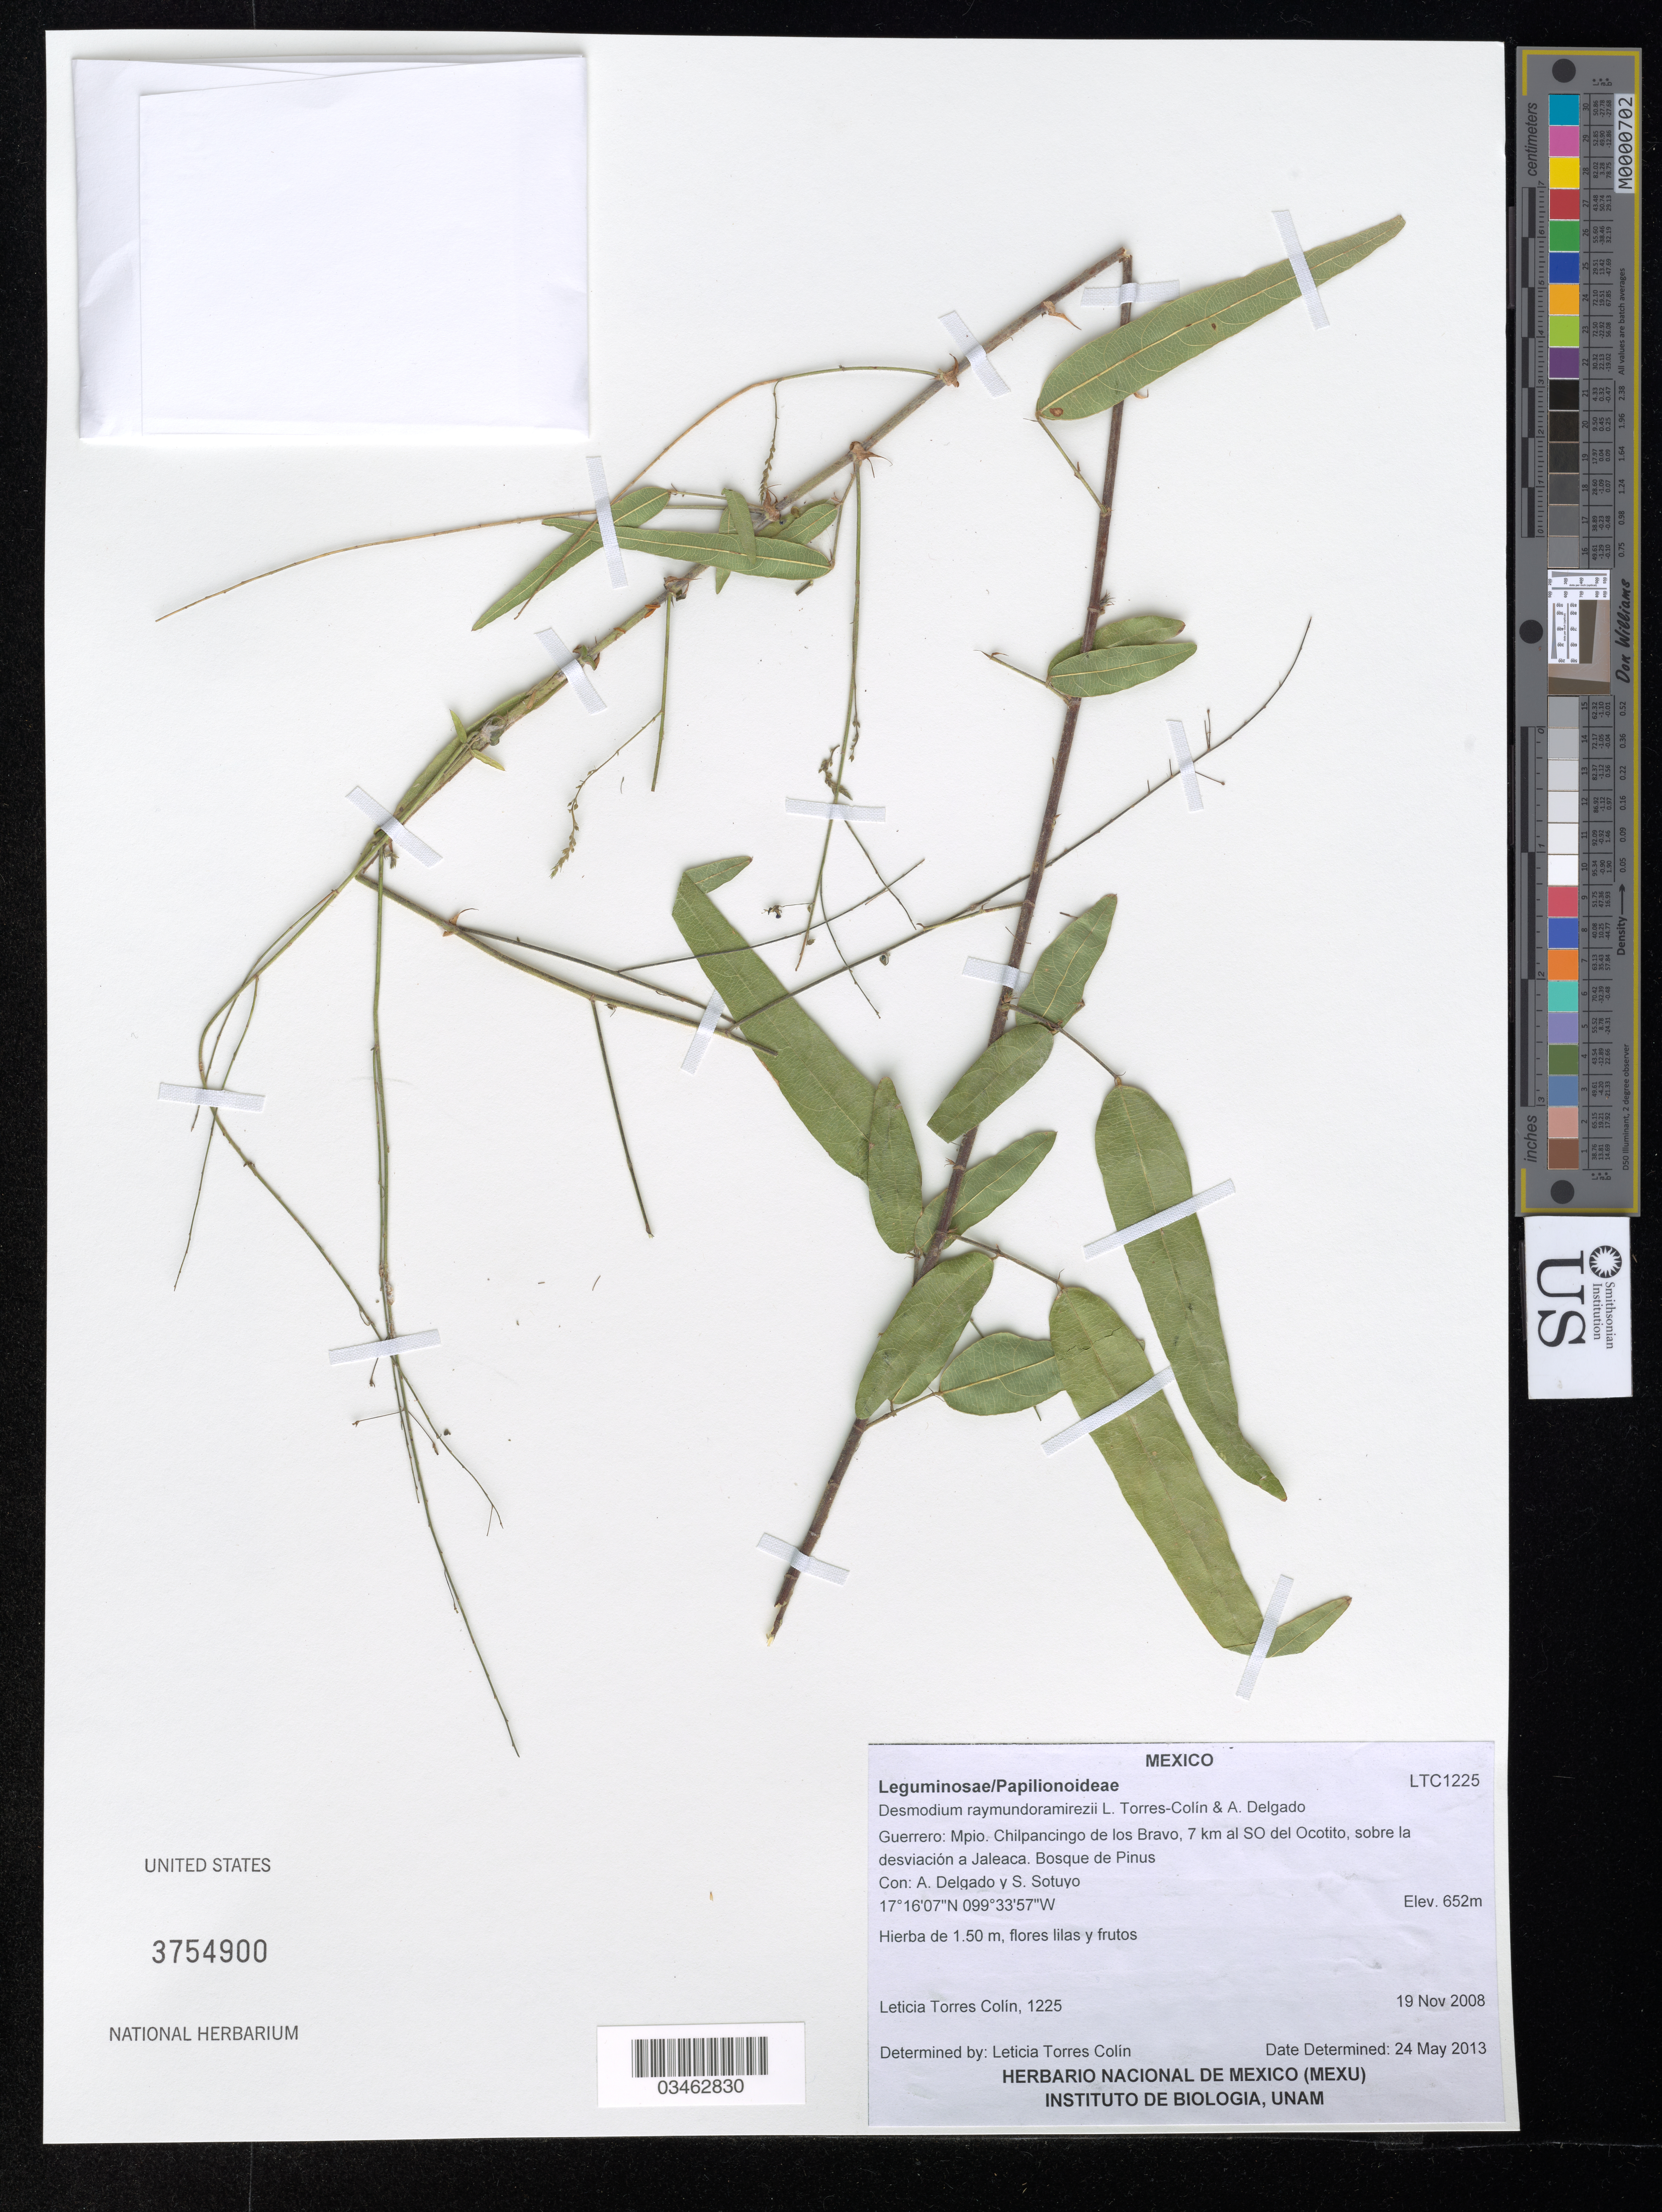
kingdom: Plantae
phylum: Tracheophyta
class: Magnoliopsida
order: Fabales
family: Fabaceae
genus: Desmodium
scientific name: Desmodium raymundoramirezii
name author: L. Torres & A. Delgado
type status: Isotype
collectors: L. Torres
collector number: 1225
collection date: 2008-11-19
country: Mexico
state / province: Guerrero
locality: Mpio. Chilpancingo de los Bravo, 7 km al SO del Ocotito, sobre la desviación a Jaleaca.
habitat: Bosque de Pinus.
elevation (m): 652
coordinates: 17 16 07 N, 099 33 57 W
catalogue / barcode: US 3754900